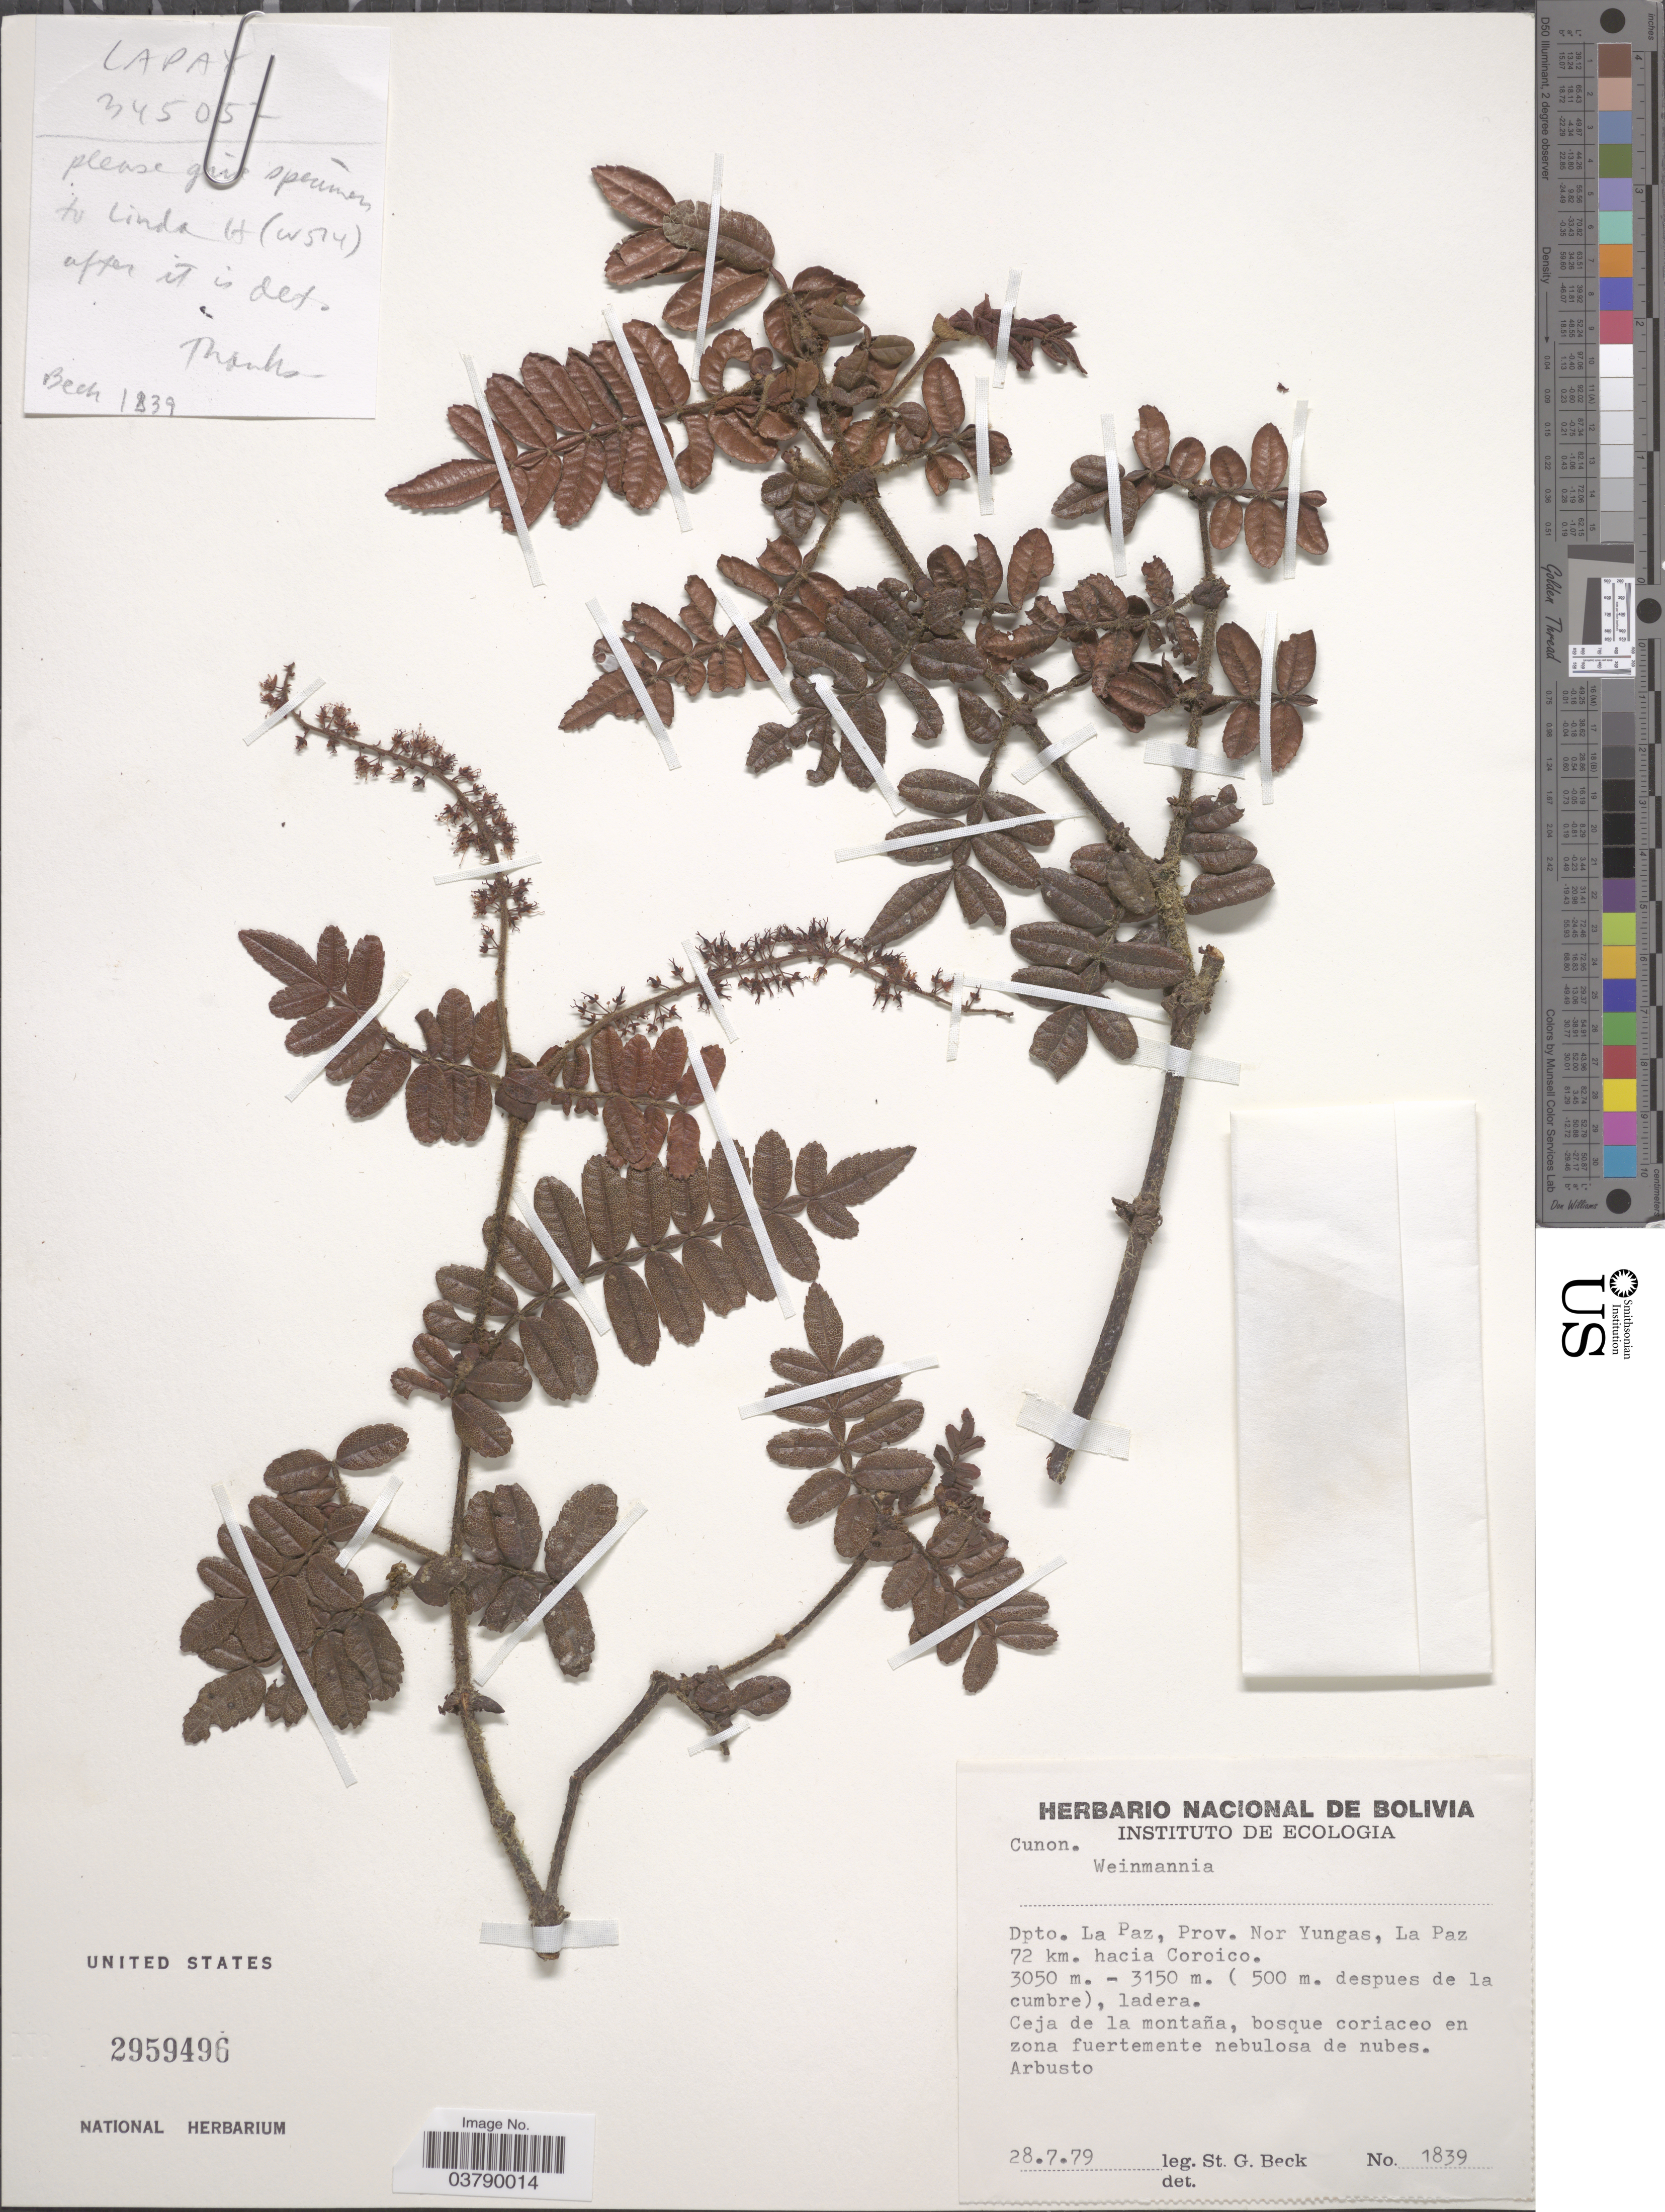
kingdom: Plantae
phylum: Tracheophyta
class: Magnoliopsida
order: Oxalidales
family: Cunoniaceae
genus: Weinmannia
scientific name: Weinmannia sp.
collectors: S. G. Beck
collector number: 1839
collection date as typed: Transcribed d/m/y: 28/7/79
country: Bolivia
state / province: La Paz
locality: Dpto. La Paz, Prov. Nor Yungas, La Paz 72 km. hacia Coroico.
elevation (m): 3050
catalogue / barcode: US 2959496